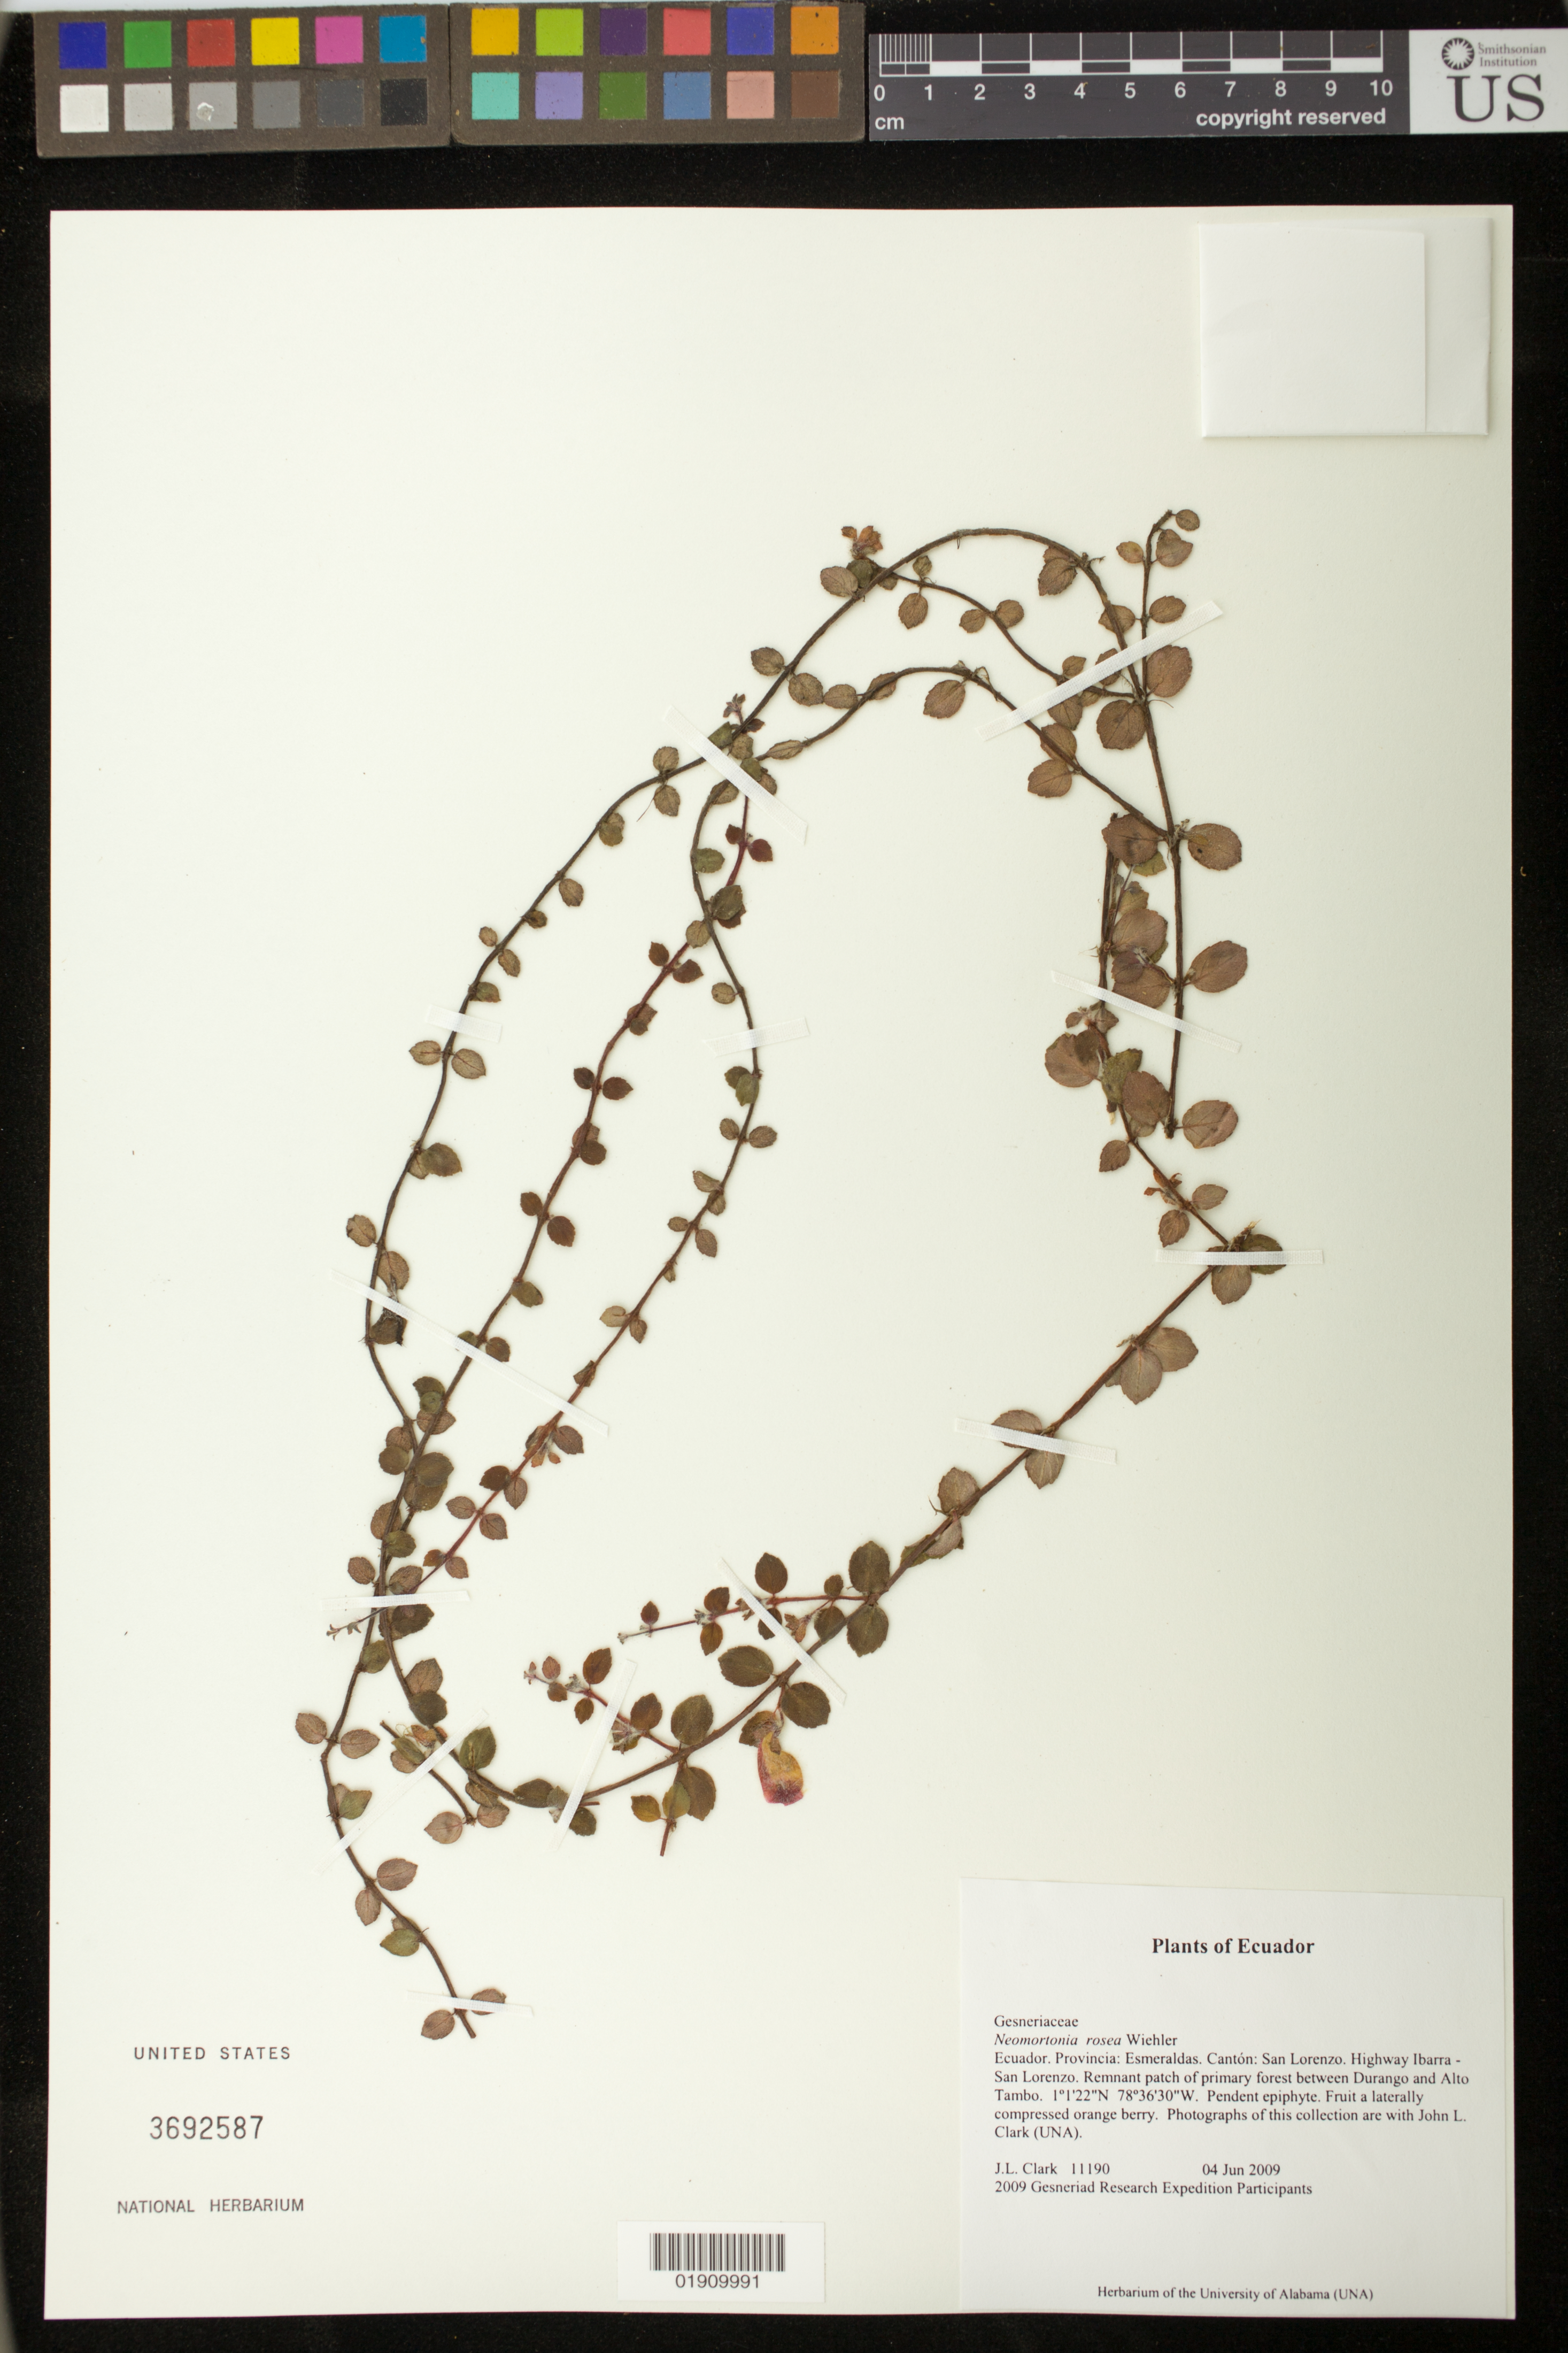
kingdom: Plantae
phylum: Tracheophyta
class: Magnoliopsida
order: Lamiales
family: Gesneriaceae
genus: Neomortonia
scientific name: Neomortonia rosea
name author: Wiehler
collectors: J. L. Clark & 2009 Gesneriad Research Expedition Participants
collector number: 11190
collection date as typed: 04 Jun 2009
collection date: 2009-06-04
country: Ecuador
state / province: Esmeraldas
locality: Provincia: Esmeraldas. Cantón: San Lorenzo. Highway Ibarra - San Lorenzo. Remnant patch of primary forest between Durango and Alto Tambo.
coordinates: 1 01 22 N, 78 36 30 W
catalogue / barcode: US 3692587